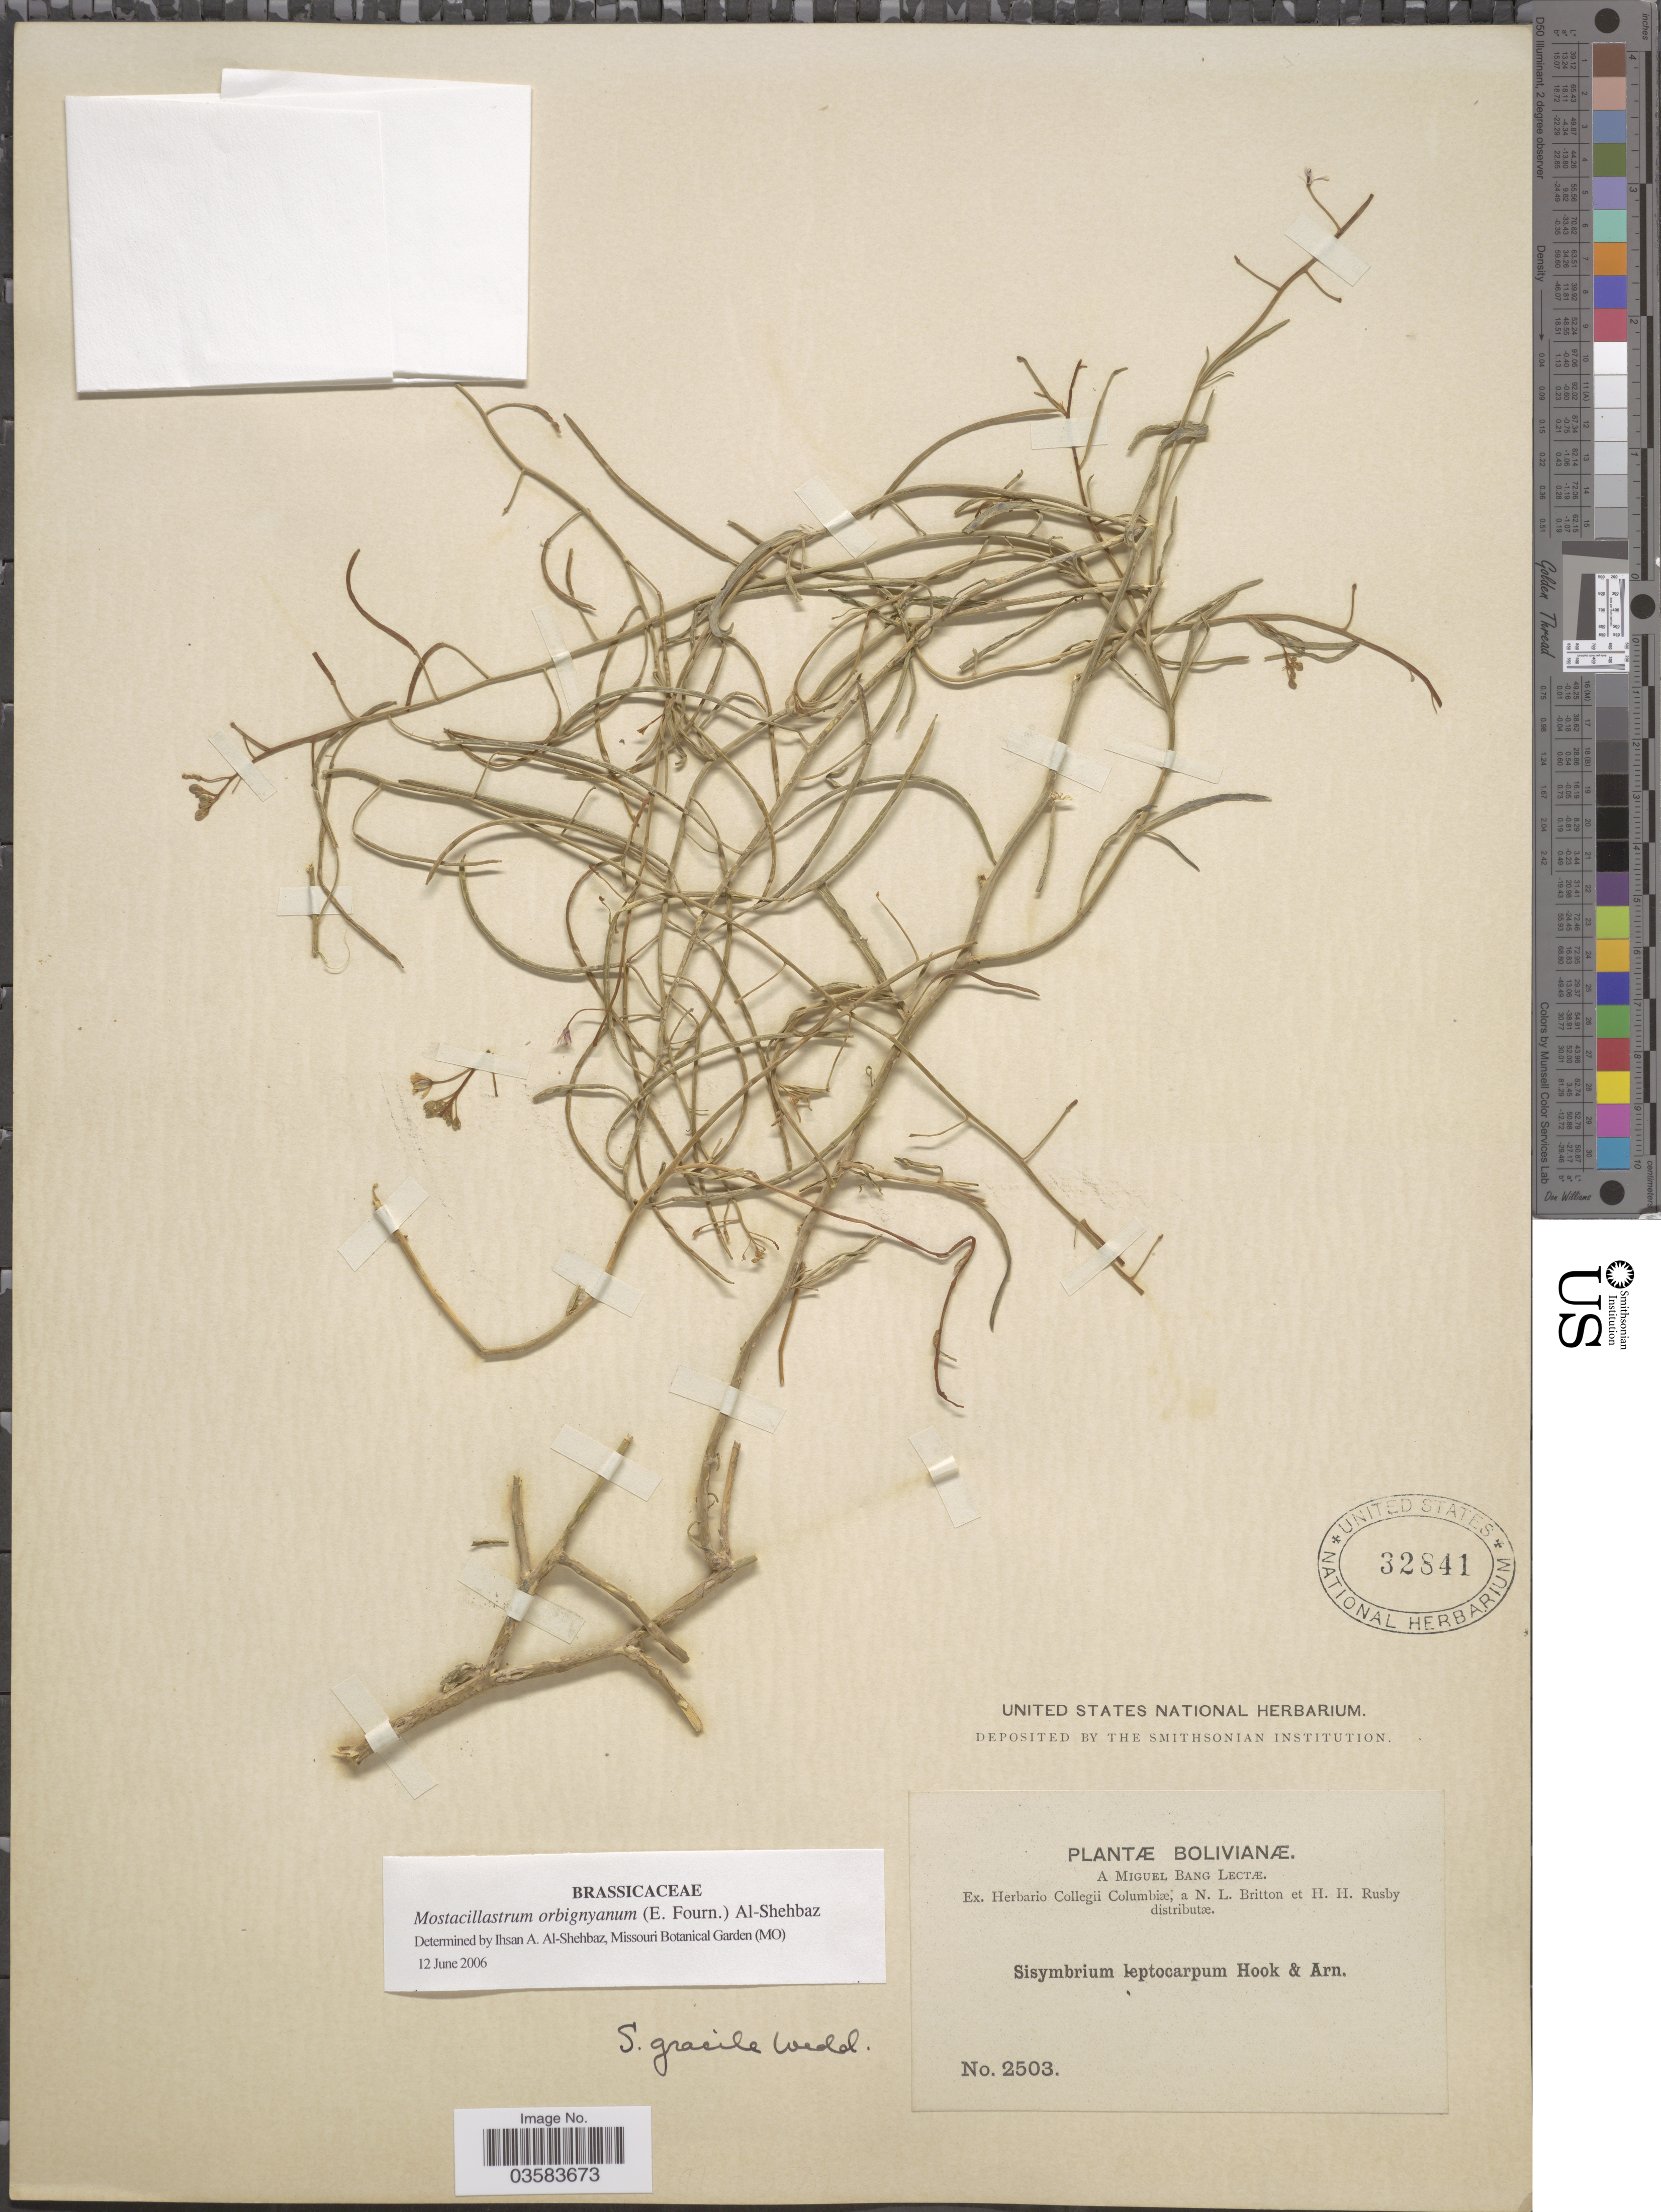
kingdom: Plantae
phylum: Tracheophyta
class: Magnoliopsida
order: Brassicales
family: Brassicaceae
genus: Mostacillastrum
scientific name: Mostacillastrum orbignyanum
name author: (E. Fourn.) Al-Shehbaz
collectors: M. Bang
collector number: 2503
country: Bolivia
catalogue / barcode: US 32841